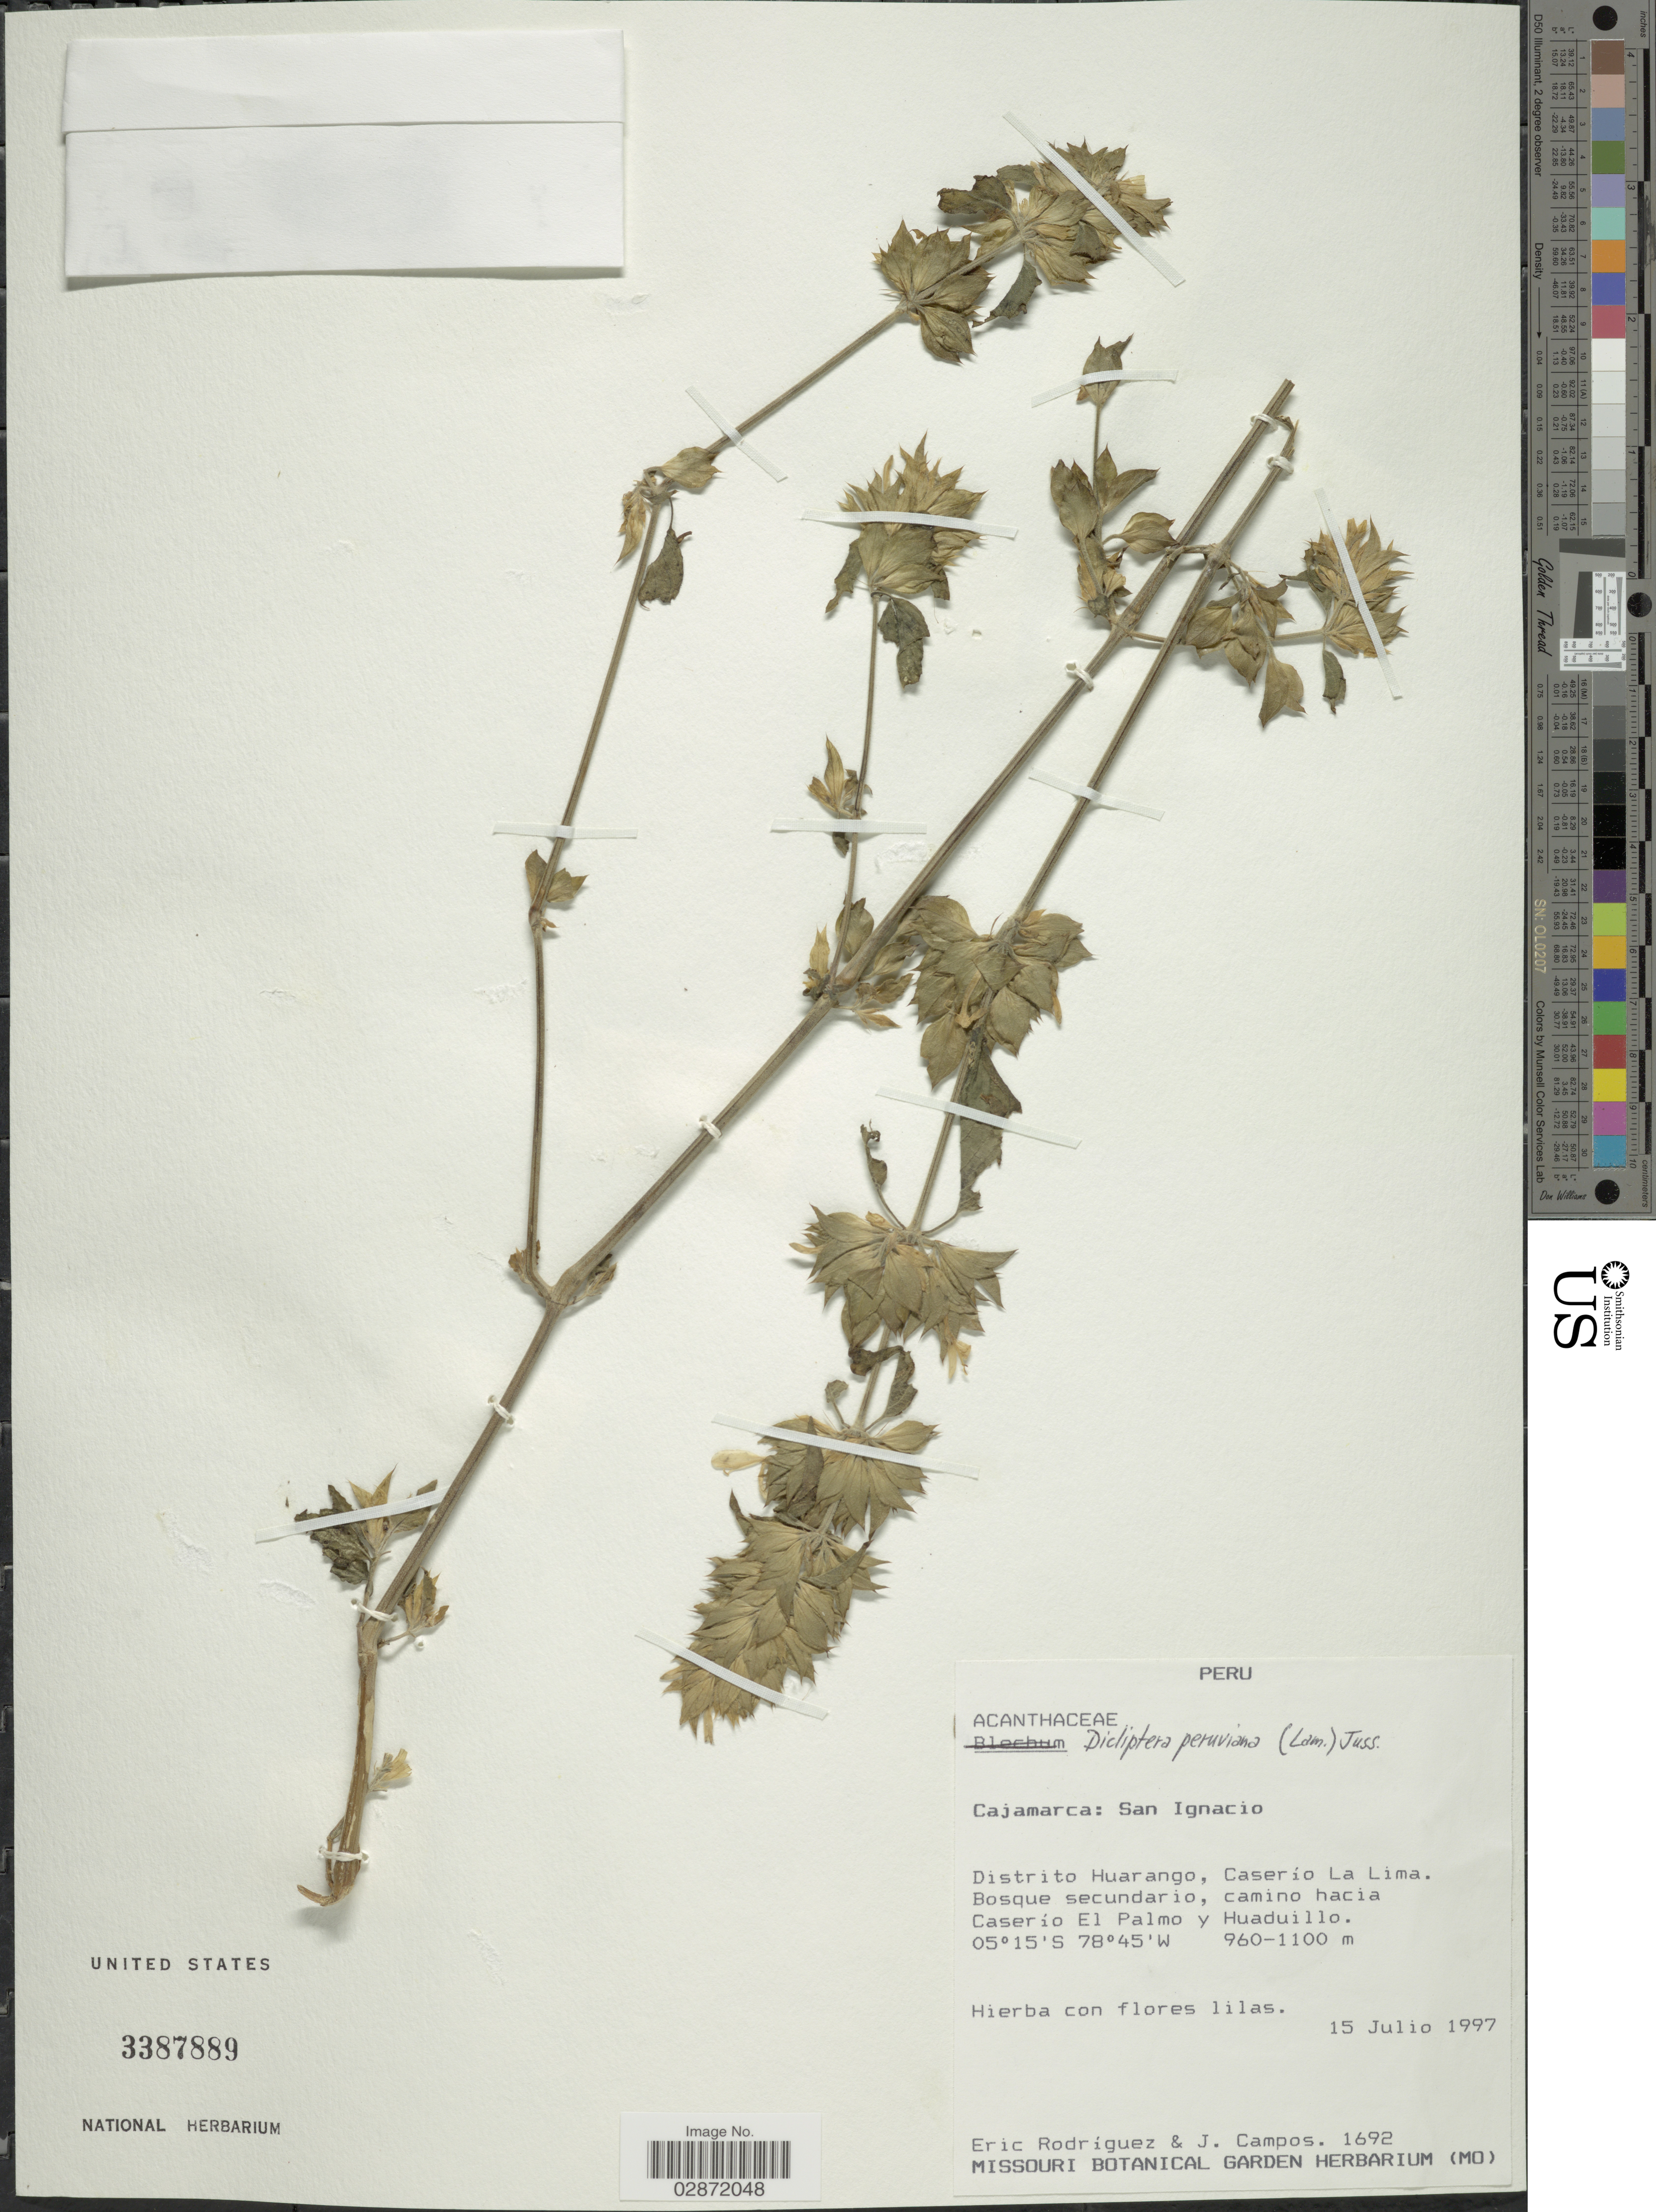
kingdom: Plantae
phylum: Tracheophyta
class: Magnoliopsida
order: Lamiales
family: Acanthaceae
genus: Dicliptera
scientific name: Dicliptera peruviana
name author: (Ruiz & Pav.) Juss.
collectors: E. Rodriguez & J. Campos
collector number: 1692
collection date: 1997-07-15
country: Peru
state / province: Cajamarca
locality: San Ignacio. Distrito Huarango, Caserío La Lima. Bosque secundario, camino hacia Caserío El Palmo y Huaduillo.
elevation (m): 960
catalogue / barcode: US 3387889